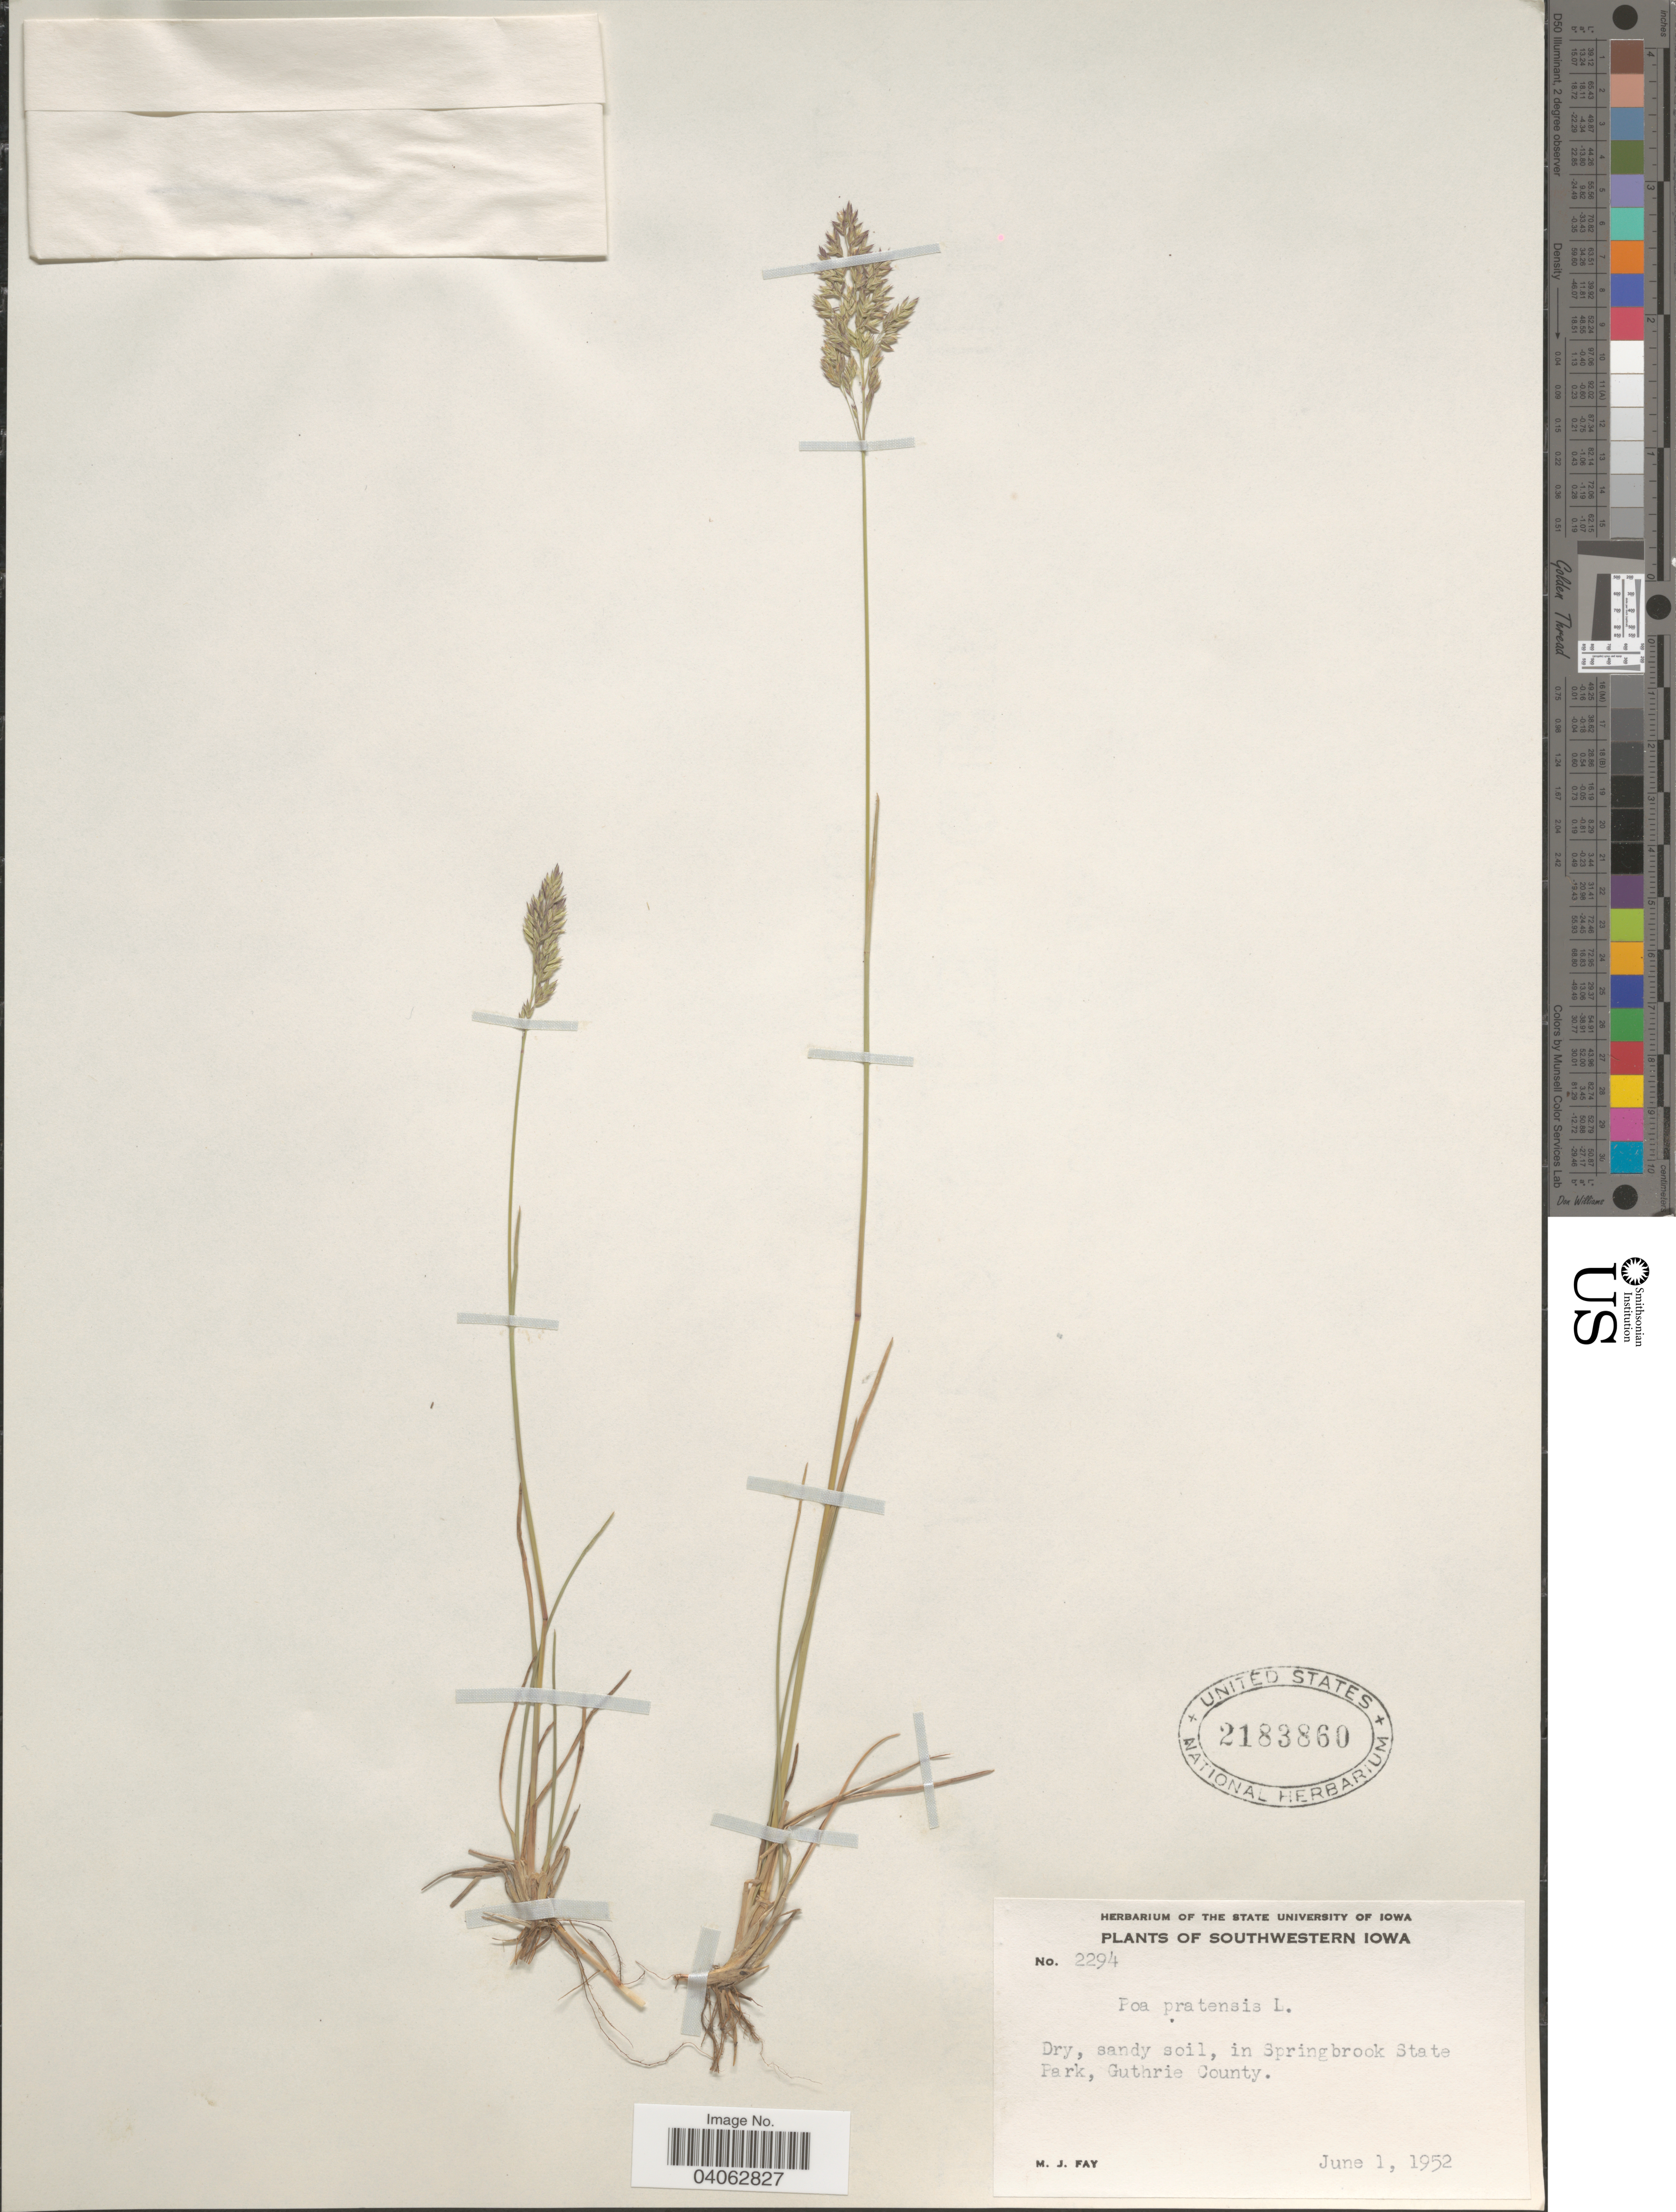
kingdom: Plantae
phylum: Tracheophyta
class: Liliopsida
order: Poales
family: Poaceae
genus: Poa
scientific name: Poa pratensis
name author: L.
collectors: M. Fay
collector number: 2294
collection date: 1952-06-01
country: United States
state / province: Iowa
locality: Southwestern Iowa. Dry, sandy soil, in Springbrook State Park, Guthrie County.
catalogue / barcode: US 2183860